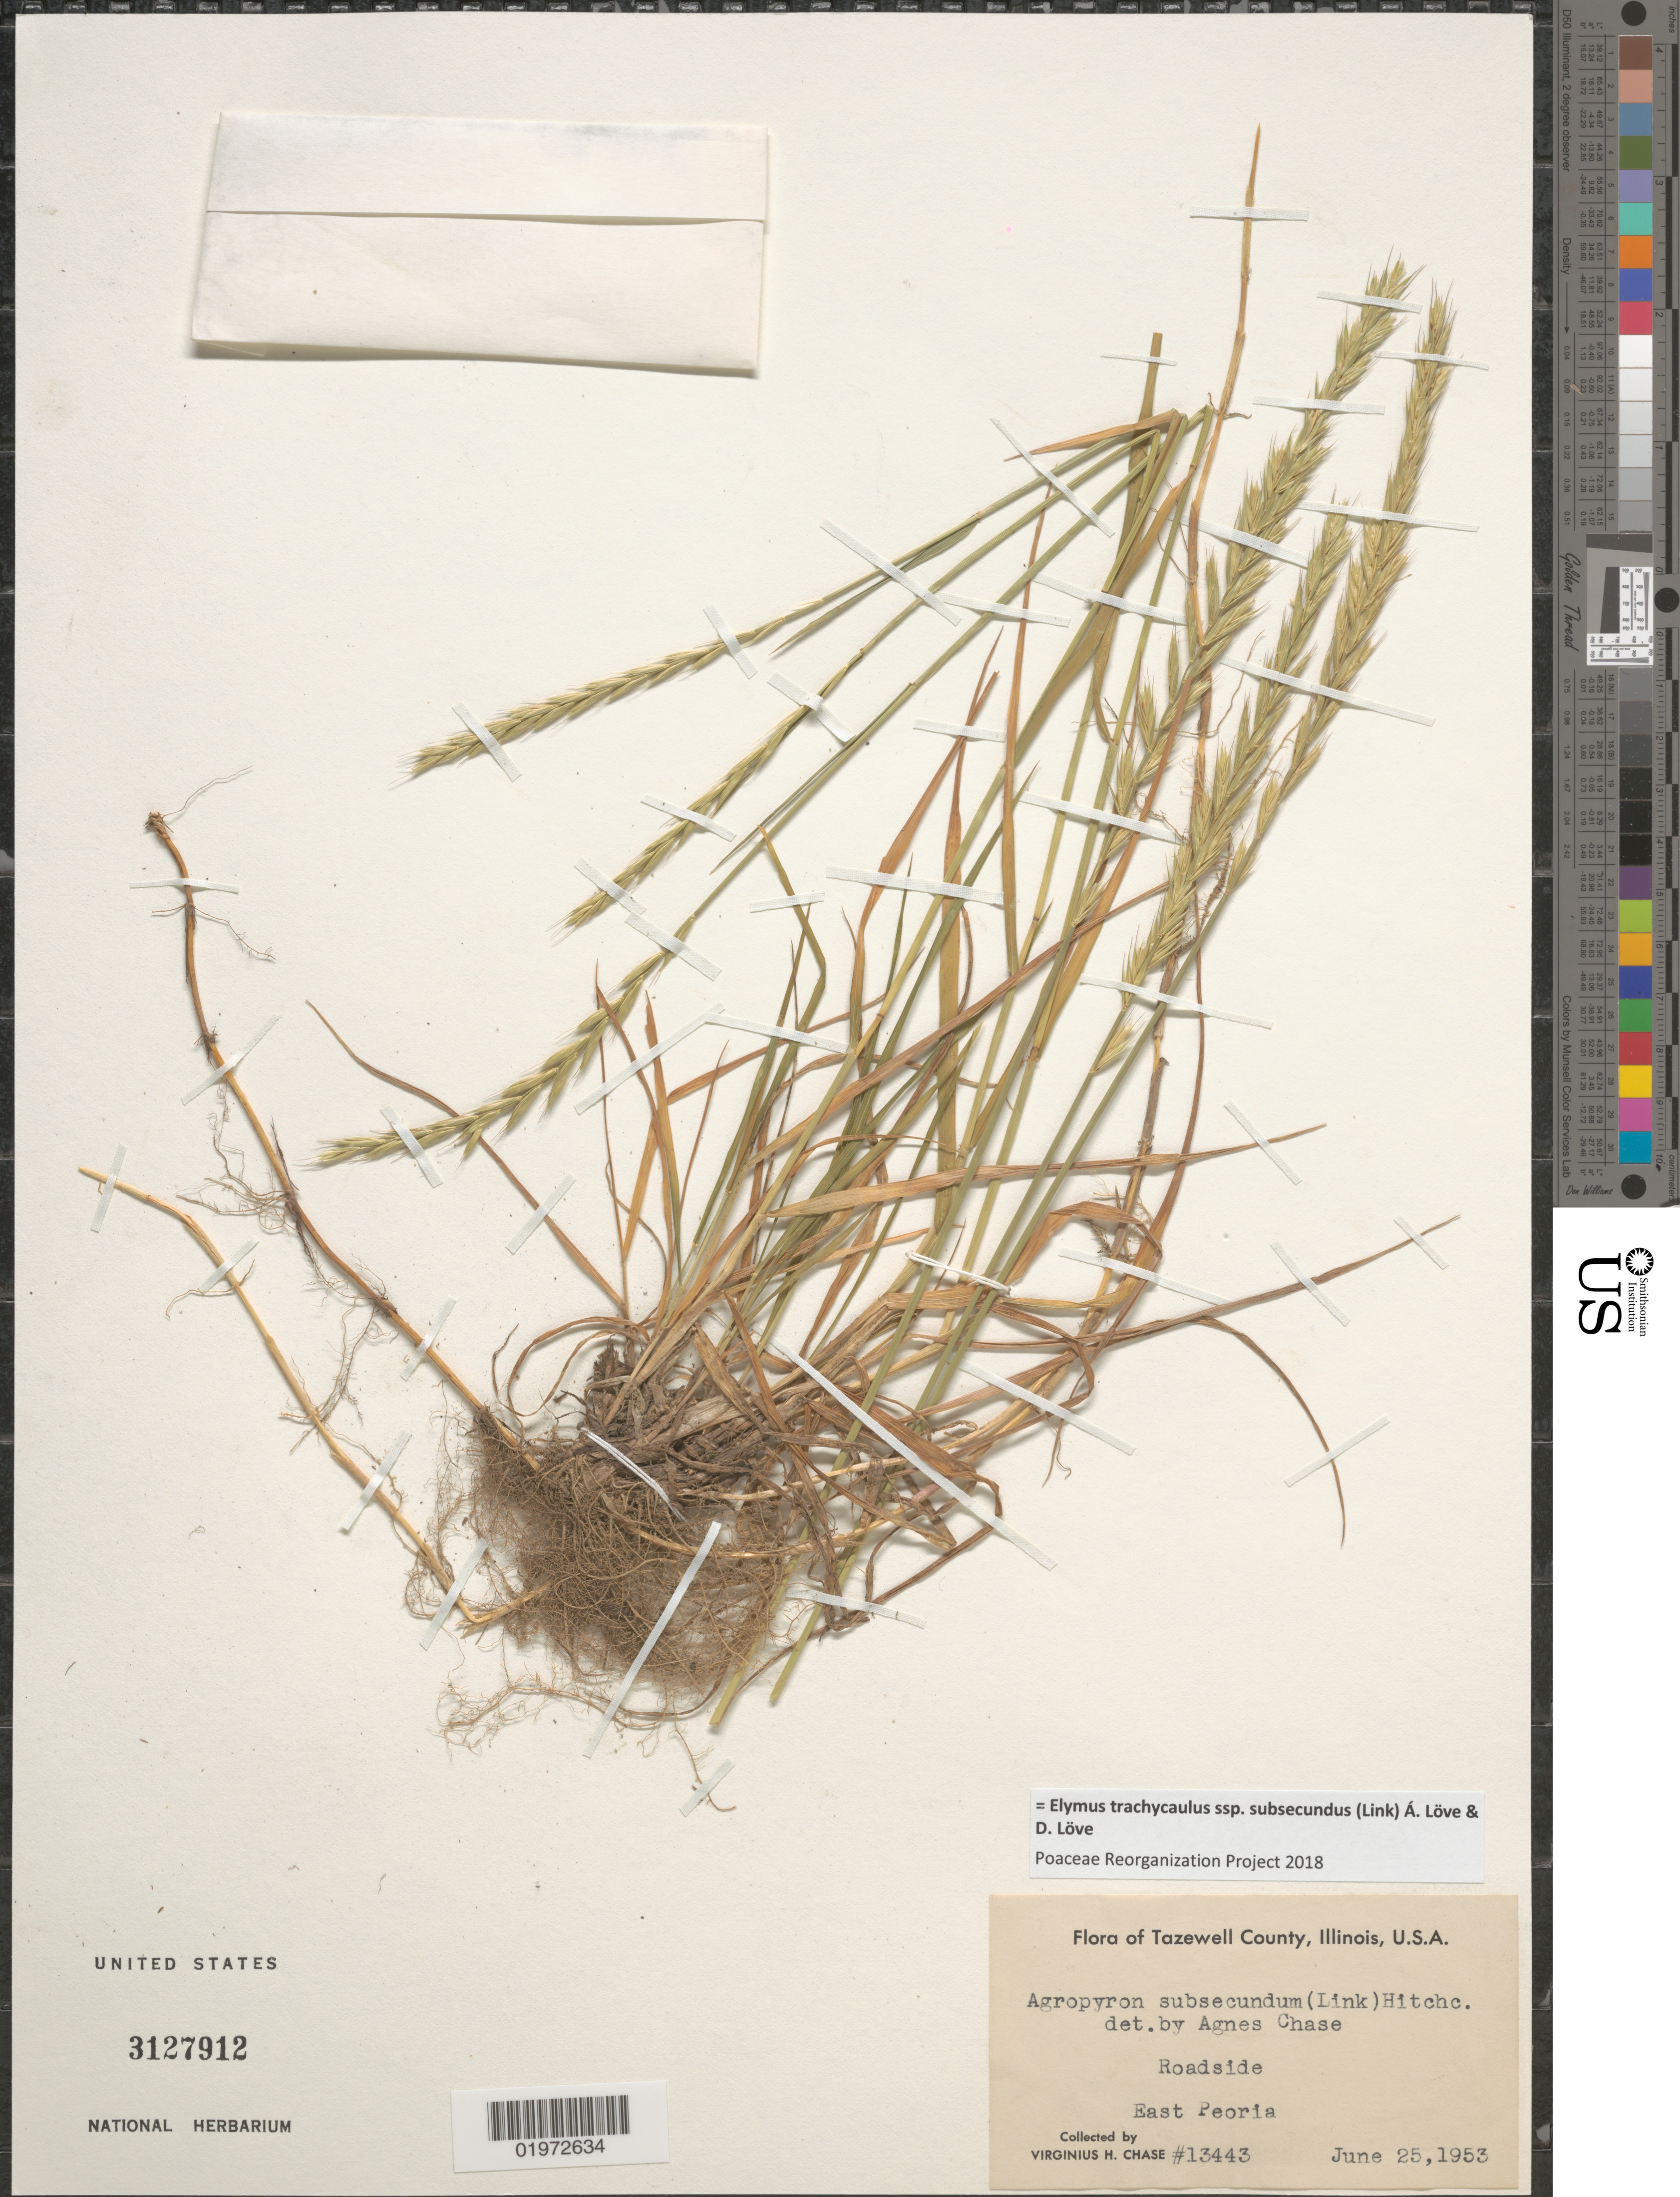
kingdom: Plantae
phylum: Tracheophyta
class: Liliopsida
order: Poales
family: Poaceae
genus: Elymus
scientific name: Elymus trachycaulus subsp. subsecundus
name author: (Link) Á. Löve & D. Löve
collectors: V. H. Chase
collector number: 13443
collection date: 1953-06-25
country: United States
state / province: Illinois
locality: Tazewell County. Roadside. East Peoria.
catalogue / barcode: US 3127912